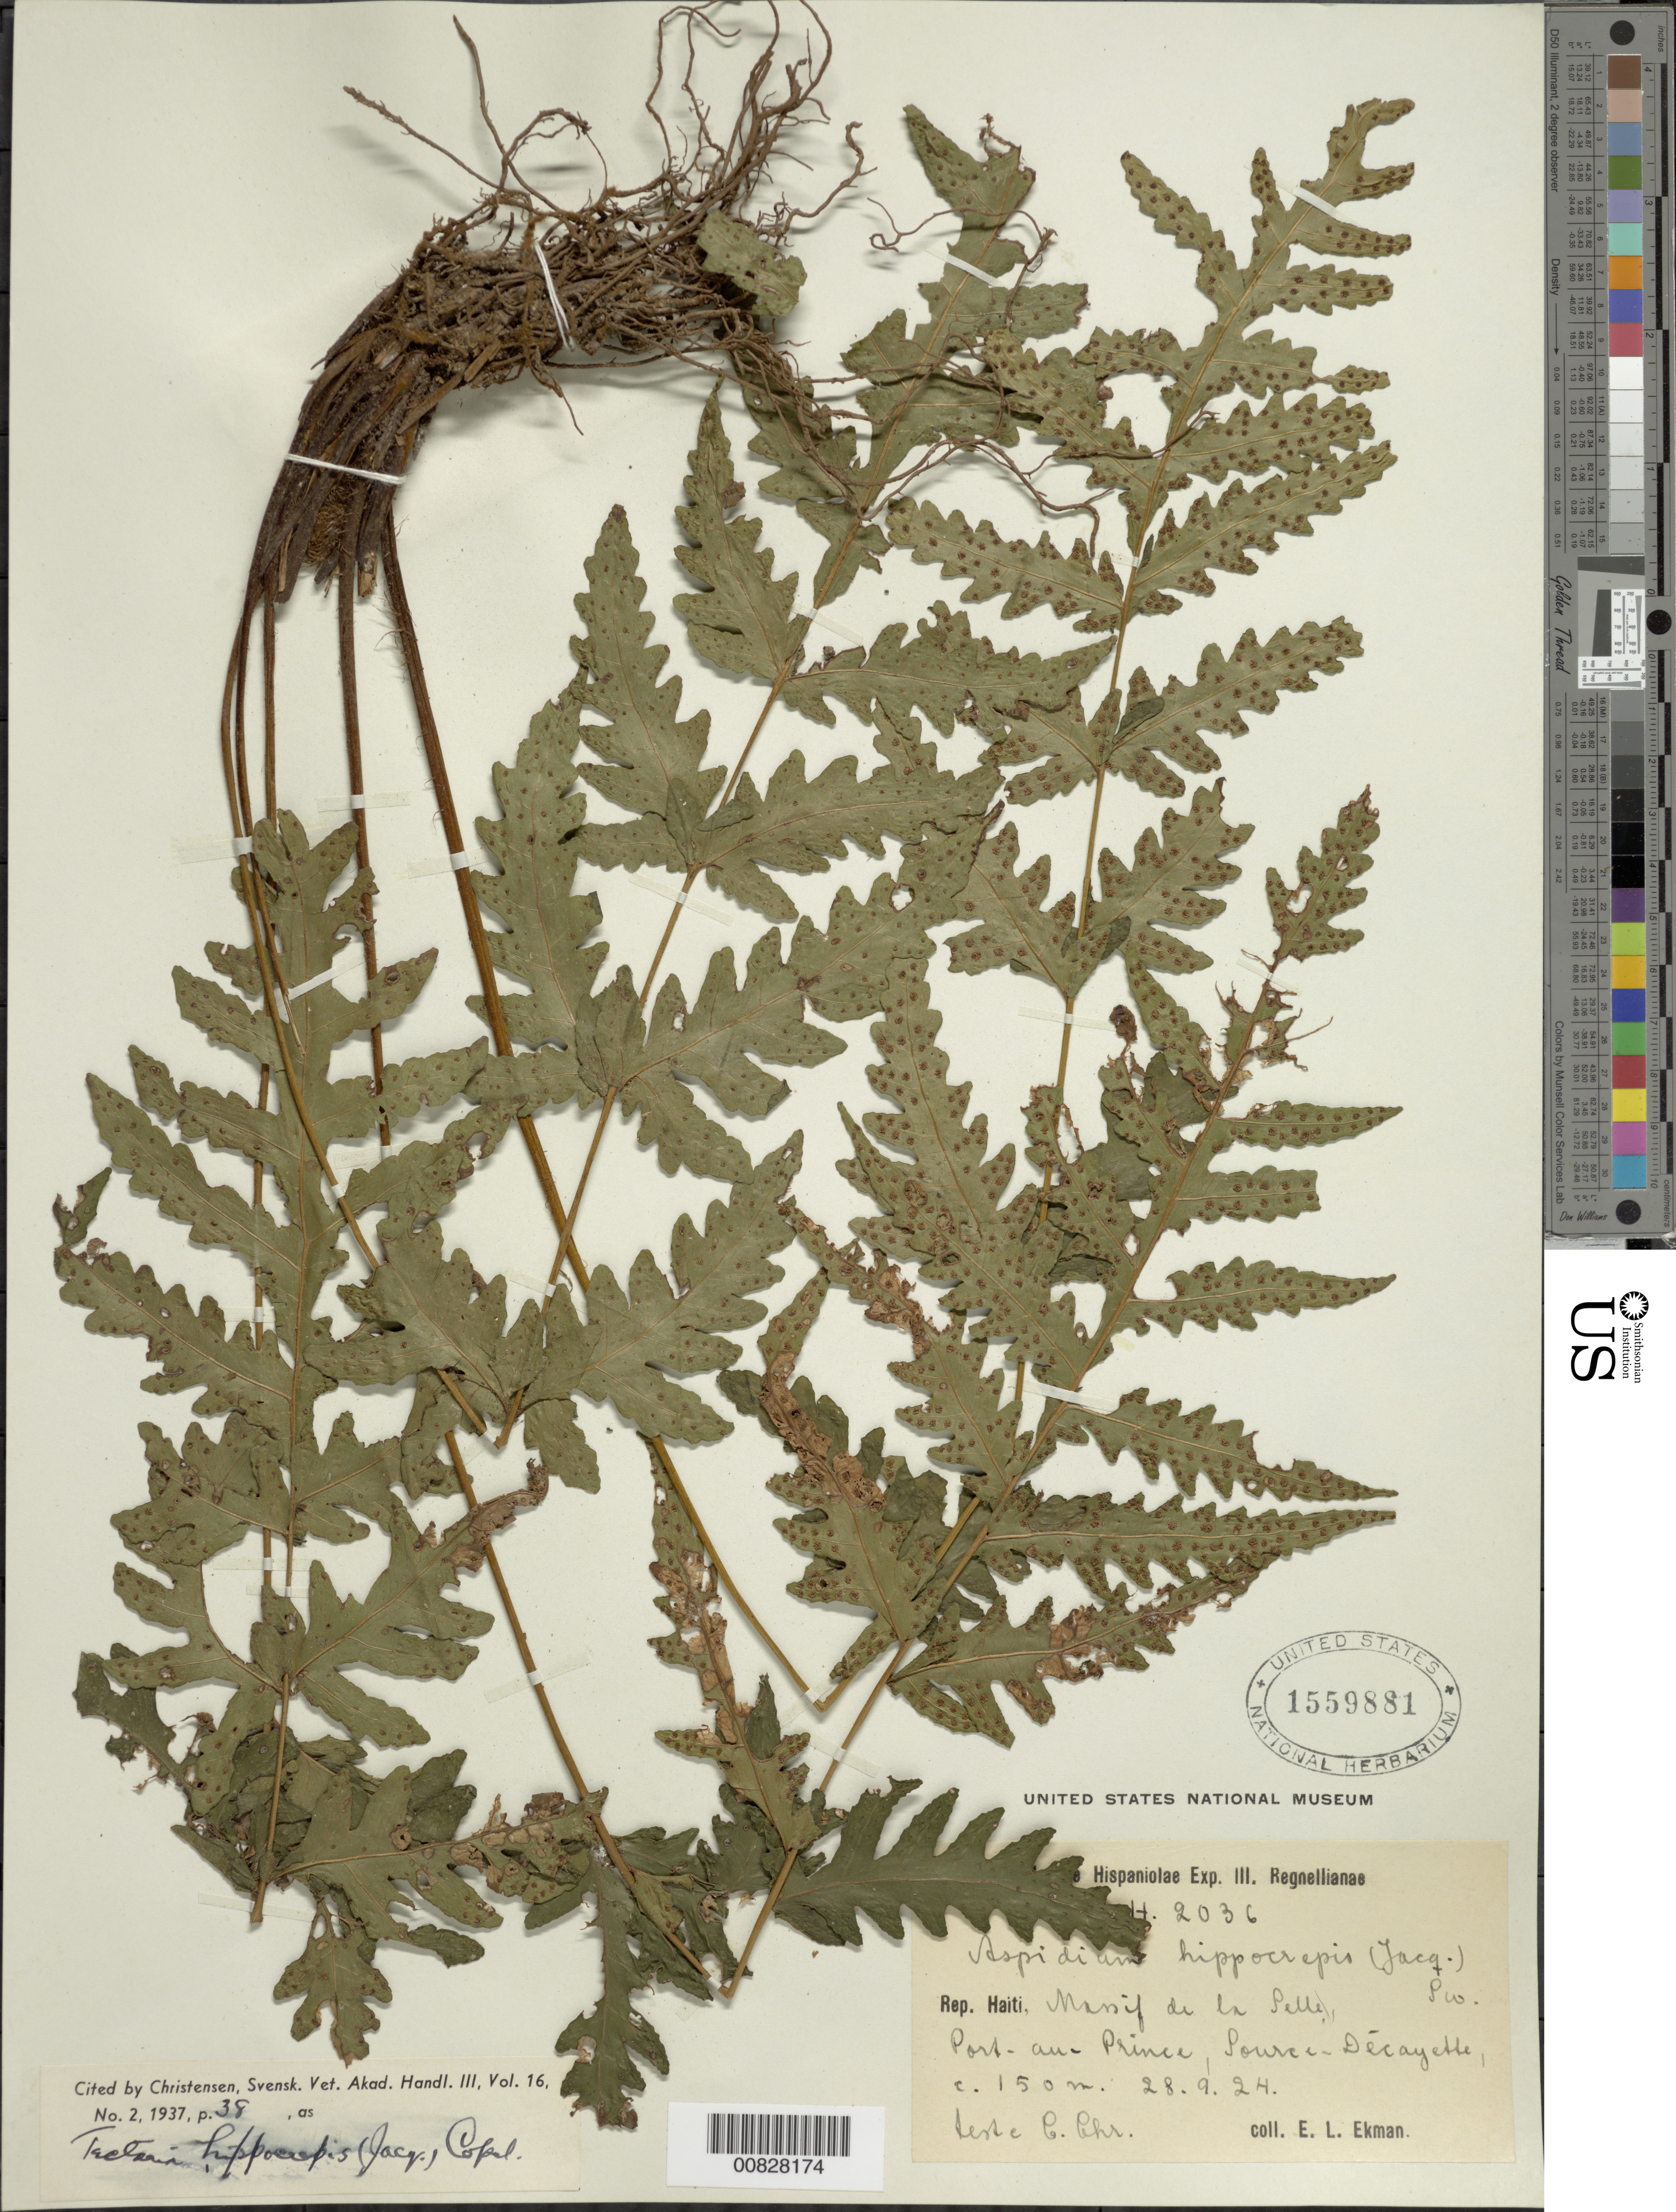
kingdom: Plantae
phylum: Tracheophyta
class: Polypodiopsida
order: Polypodiales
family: Tectariaceae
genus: Tectaria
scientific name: Tectaria cicutaria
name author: (L.) Copel.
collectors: E. L. Ekman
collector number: H 2036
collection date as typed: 28 Sep 1924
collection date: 1924-09-28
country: Haiti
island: Hispaniola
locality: Massif de la Selle, Port au Prince, Source-Décayette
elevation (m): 150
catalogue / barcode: US 1559881